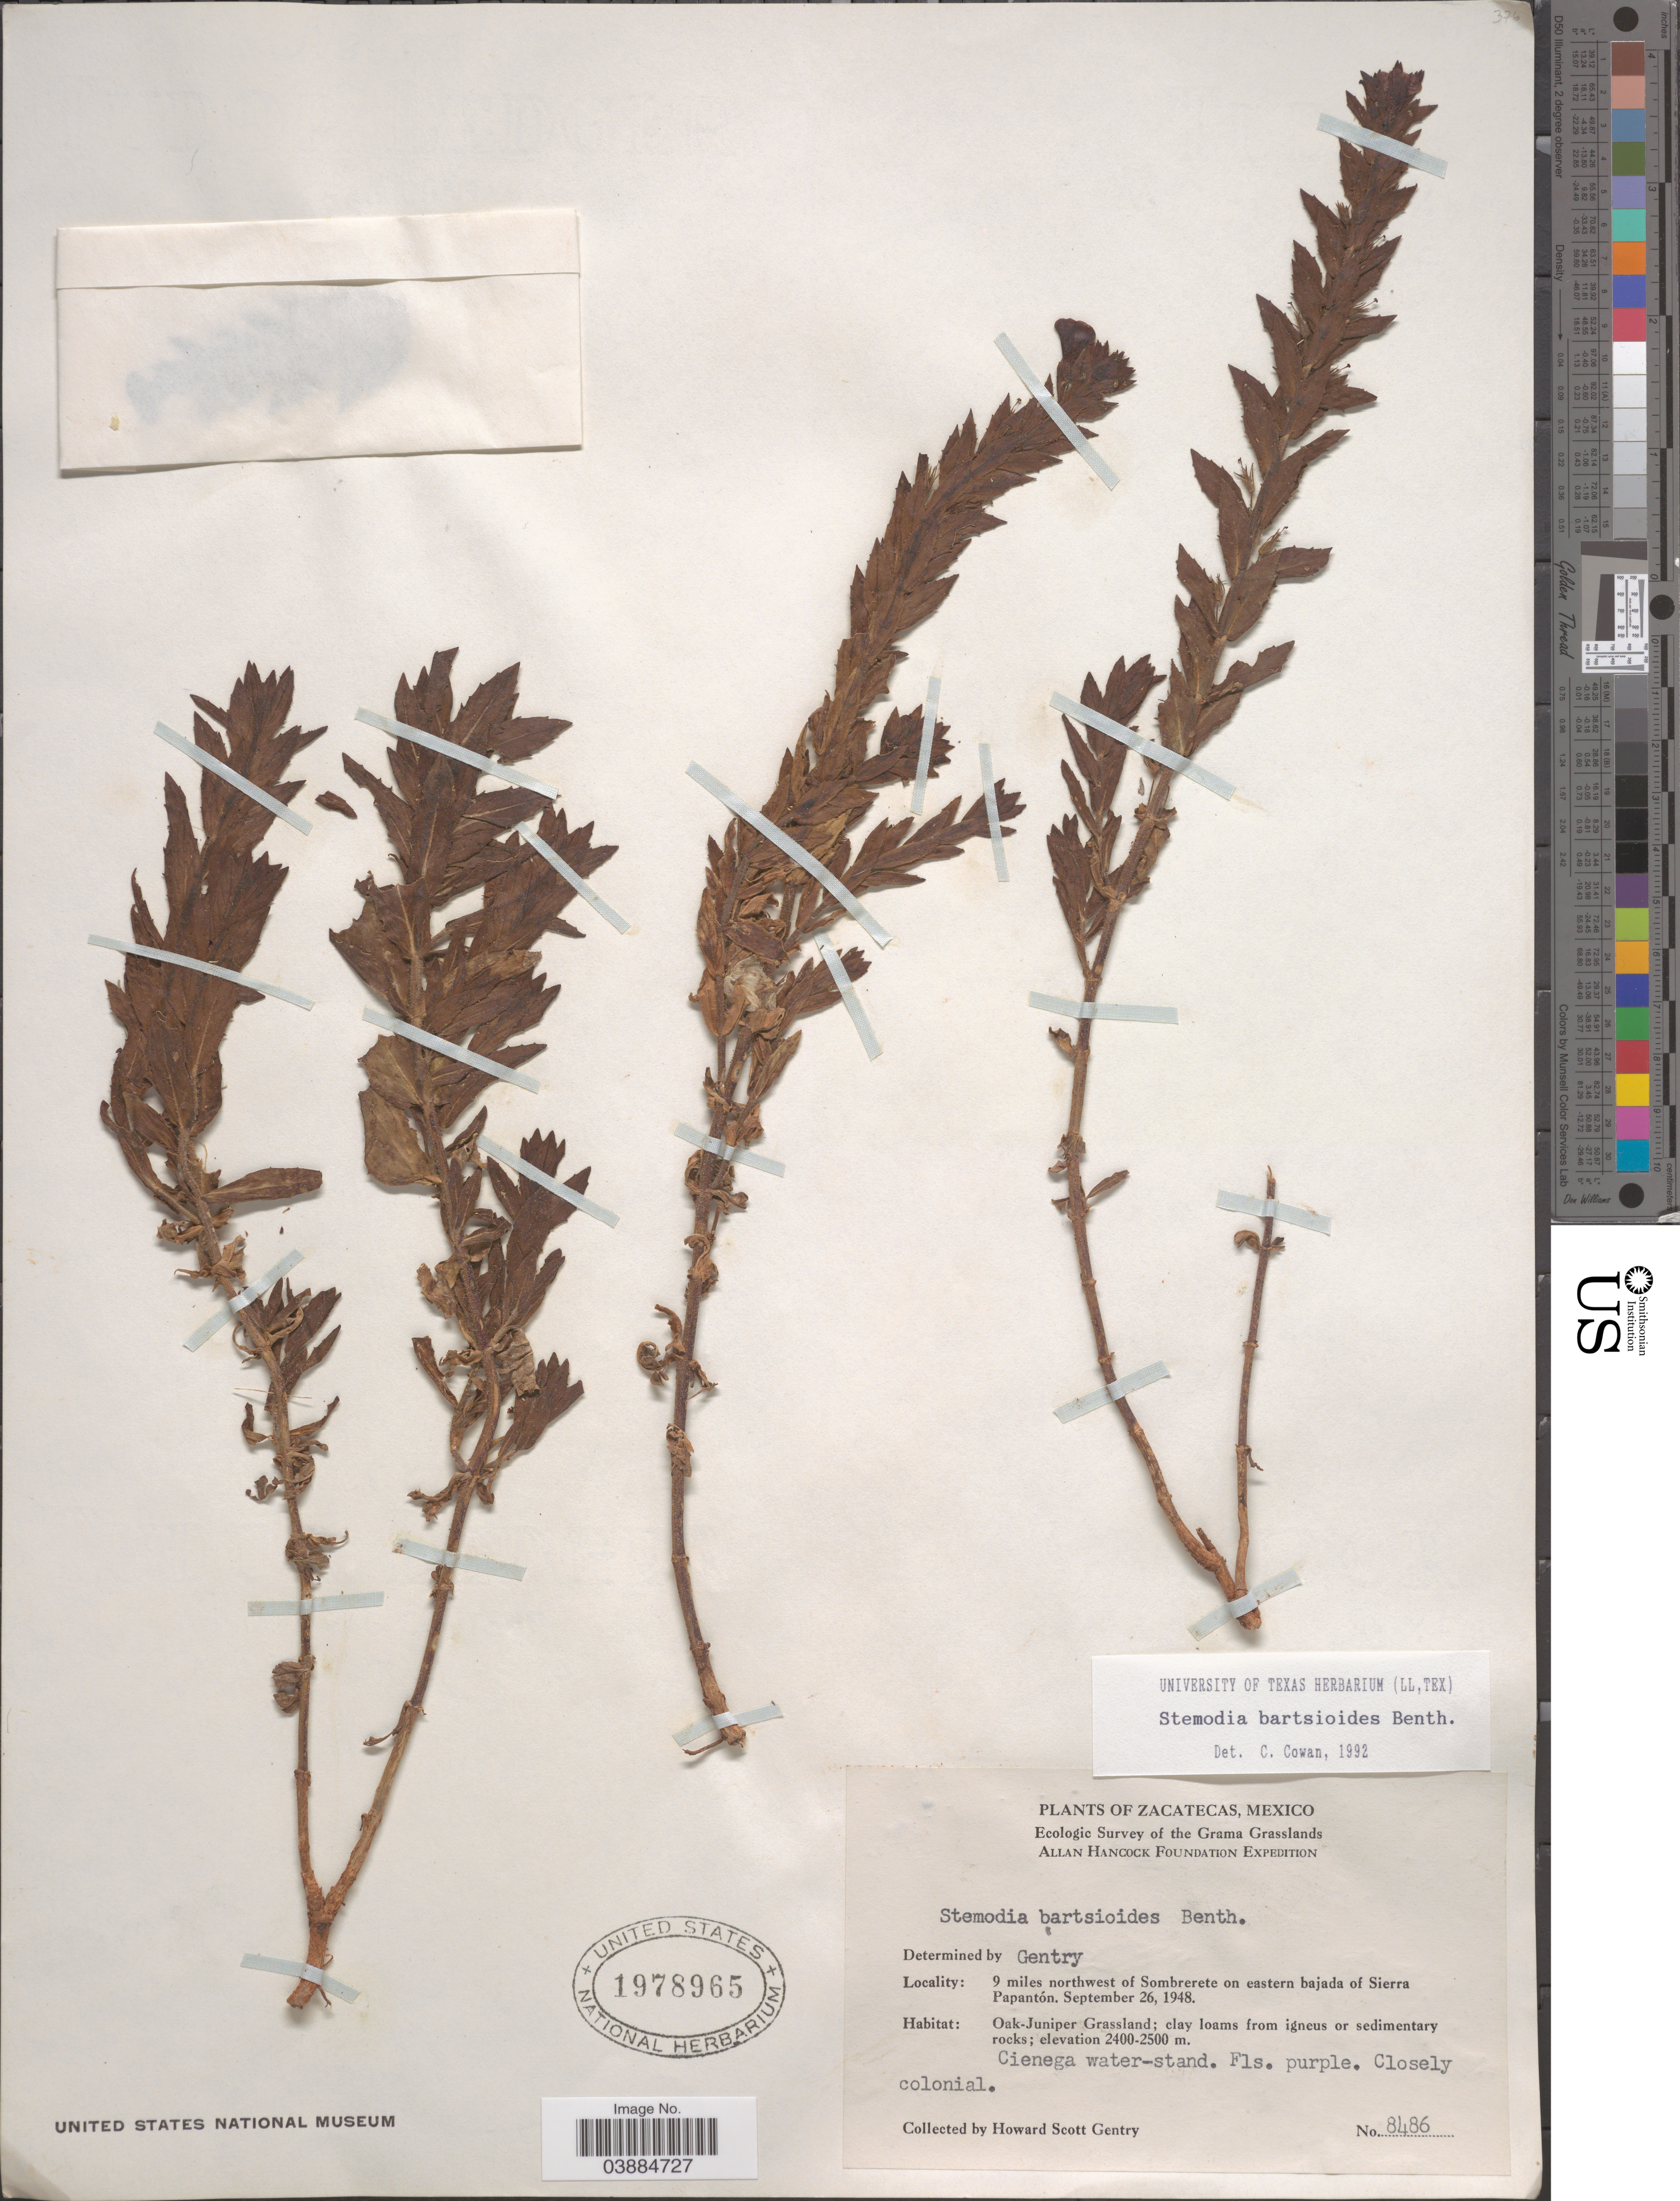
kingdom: Plantae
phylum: Tracheophyta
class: Magnoliopsida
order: Lamiales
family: Plantaginaceae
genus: Stemodia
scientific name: Stemodia bartsioides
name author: Benth.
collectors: H. S. Gentry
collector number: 8486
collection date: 1948-09-26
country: Mexico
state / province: Zacatecas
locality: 9 miles northwest of Sombrerete on eastern bajada of Sierra Papantón.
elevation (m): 2400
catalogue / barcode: US 1978965